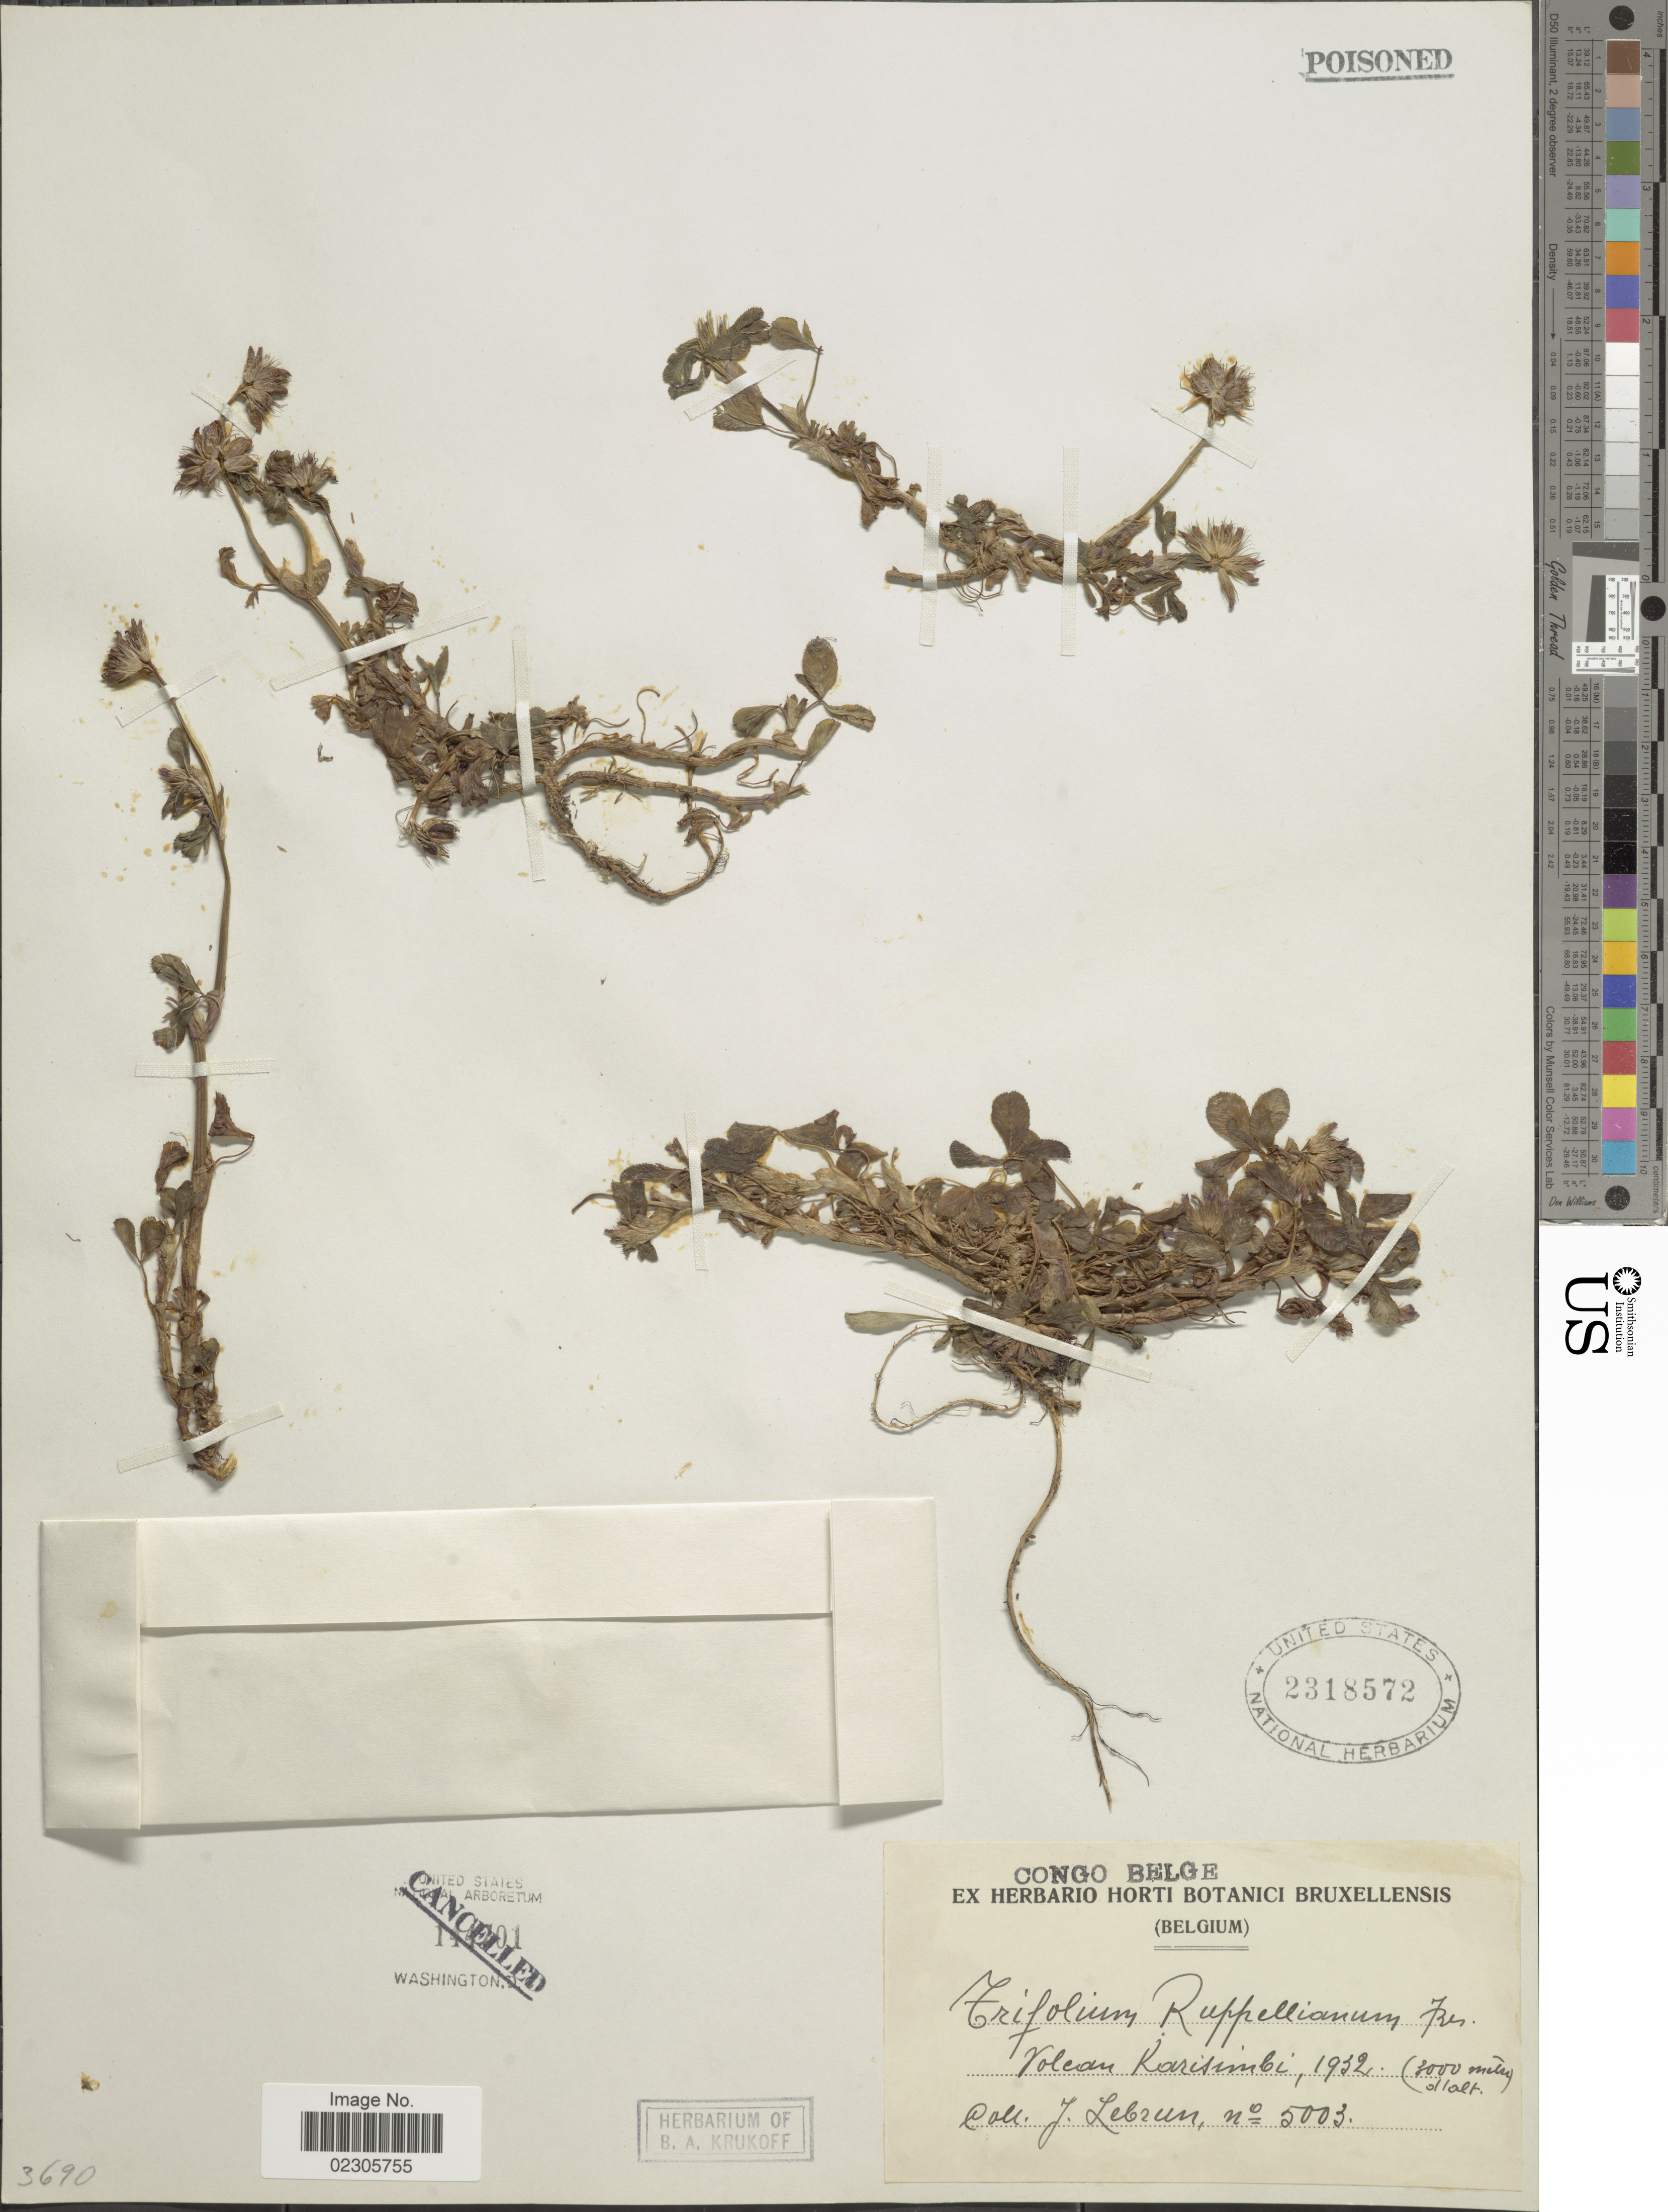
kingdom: Plantae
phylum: Tracheophyta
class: Magnoliopsida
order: Fabales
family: Fabaceae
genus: Trifolium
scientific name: Trifolium rueppellianum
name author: Fresen.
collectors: J. A. Lebrun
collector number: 5003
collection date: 1932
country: Congo, Democratic Republic of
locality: Congo Belge, Volcan Karisimbi.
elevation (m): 3000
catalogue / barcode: US 2318572